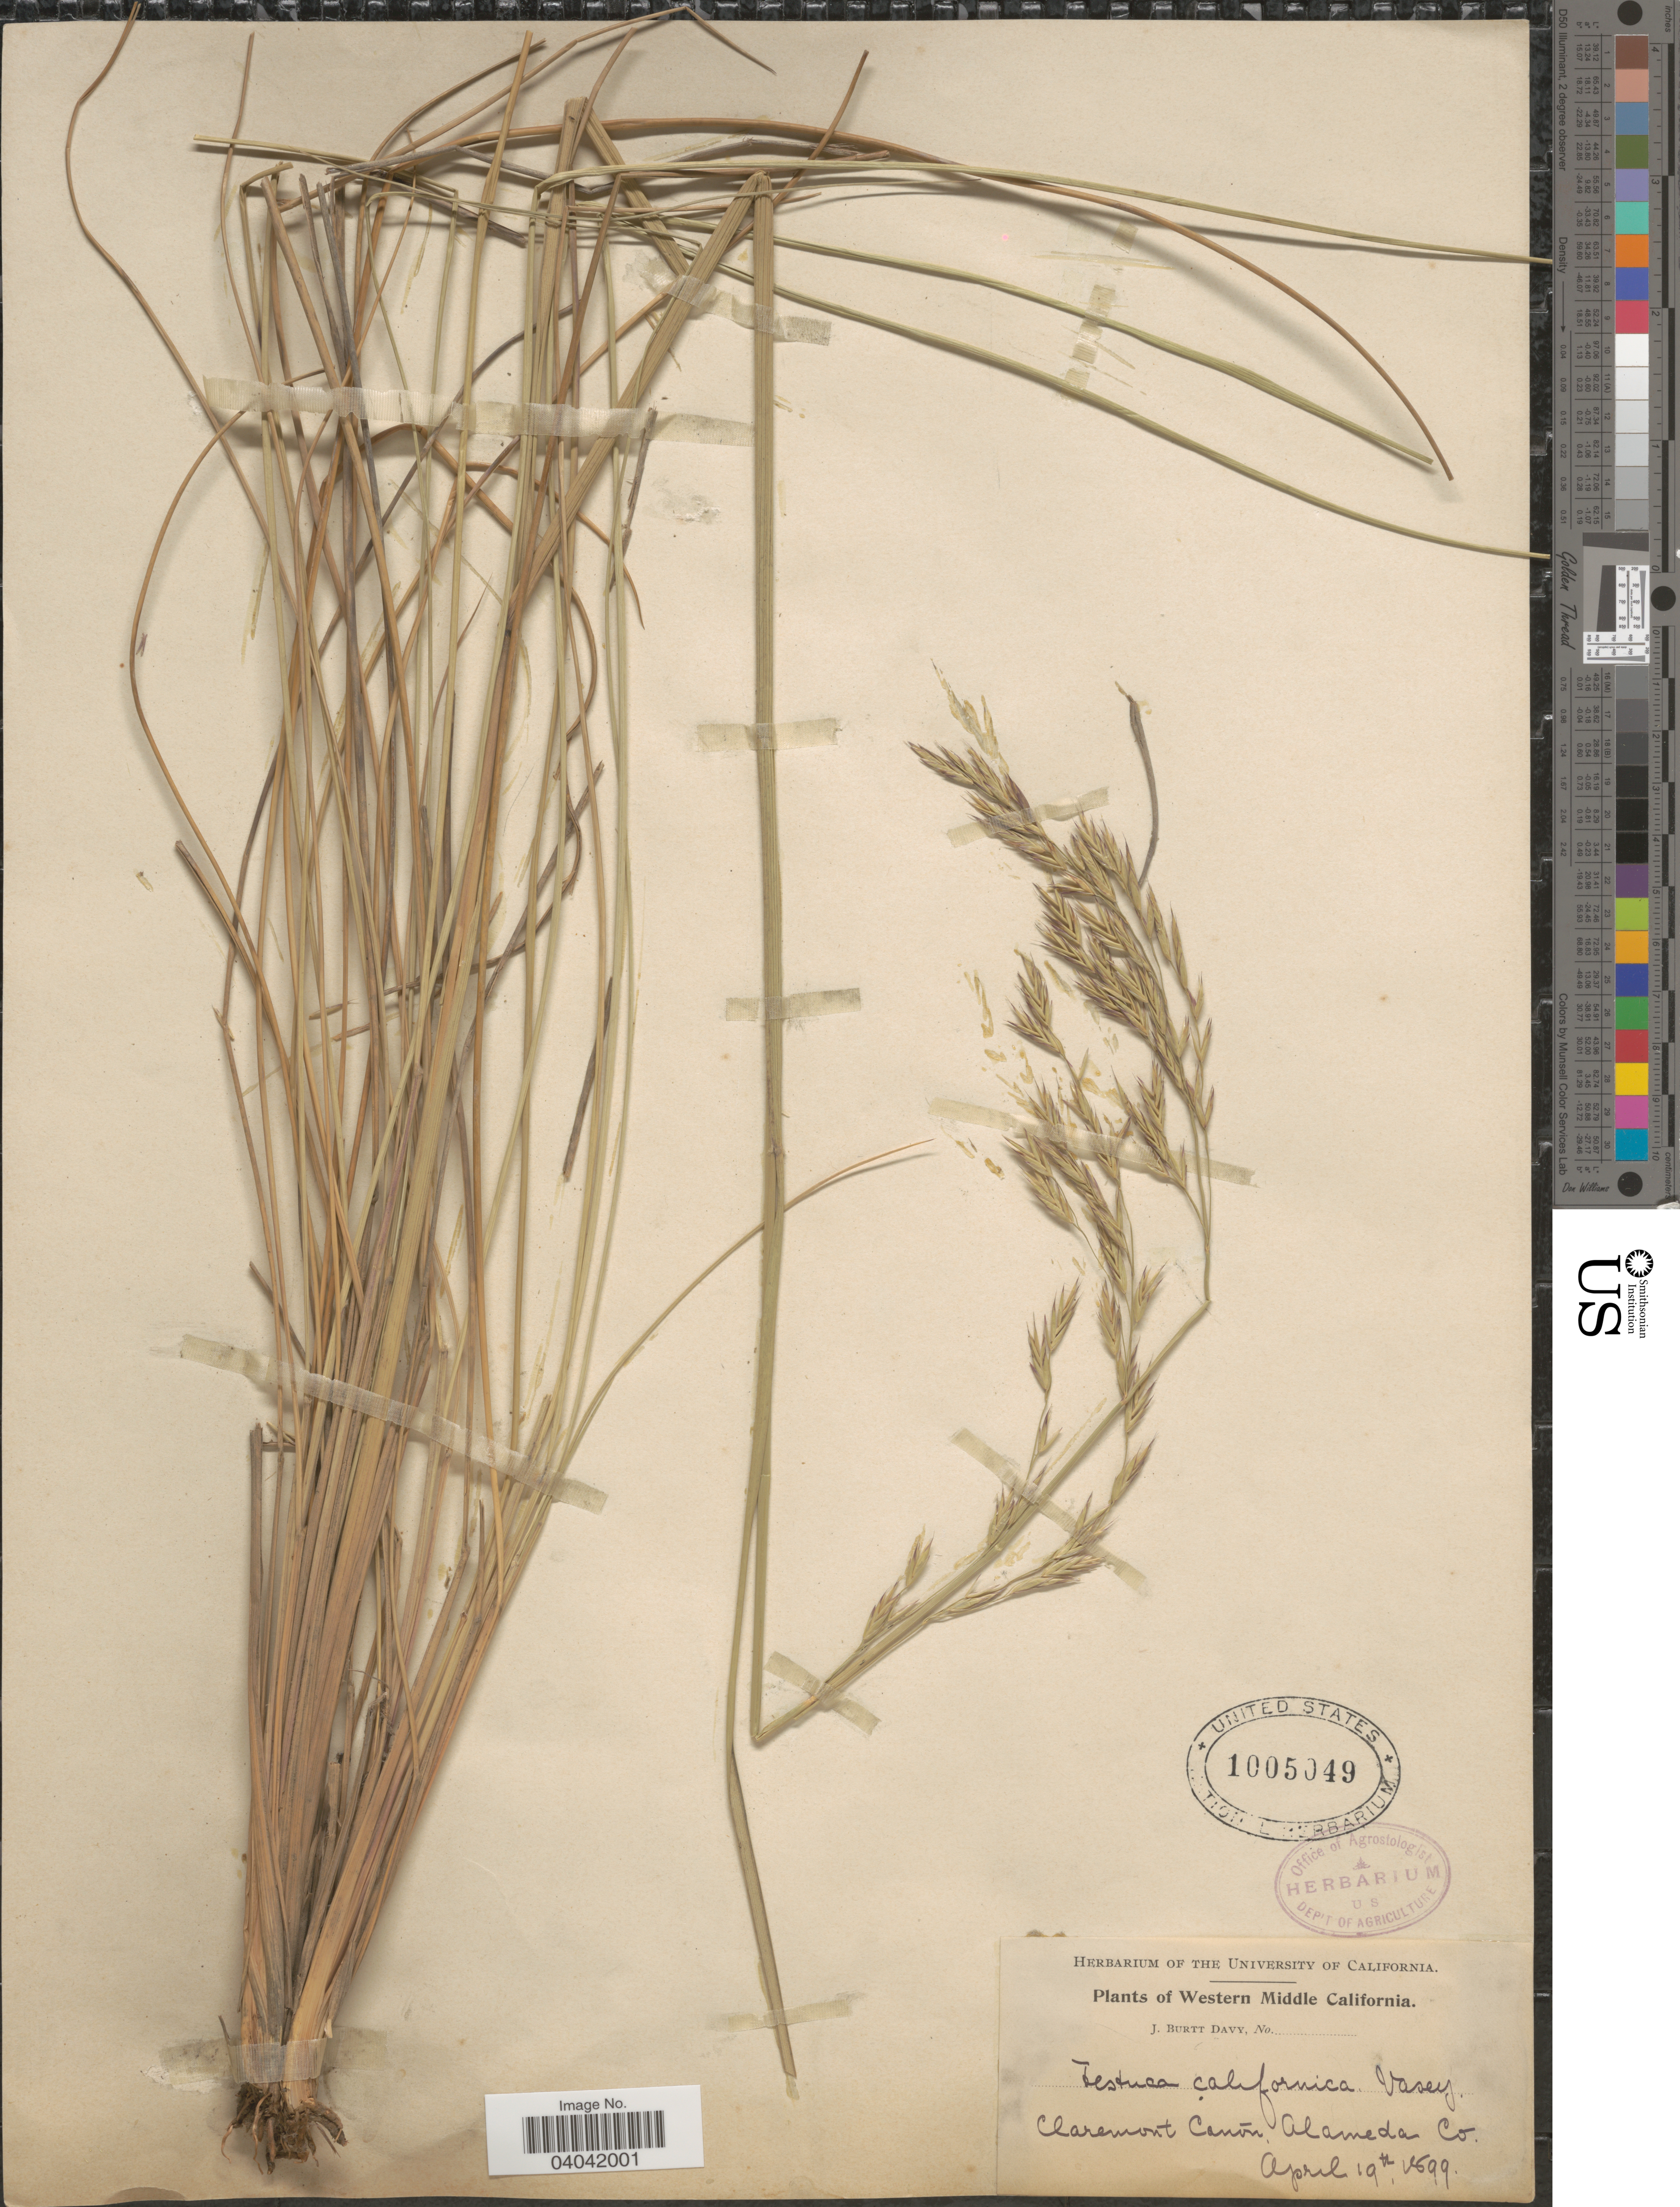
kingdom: Plantae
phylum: Tracheophyta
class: Liliopsida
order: Poales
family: Poaceae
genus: Festuca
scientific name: Festuca californica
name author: Vasey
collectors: J. Burtt Davy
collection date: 1899-04-19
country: United States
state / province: California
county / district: Alameda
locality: Western Middle California. Claremont Cañon, Alameda Co.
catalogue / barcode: US 1005049